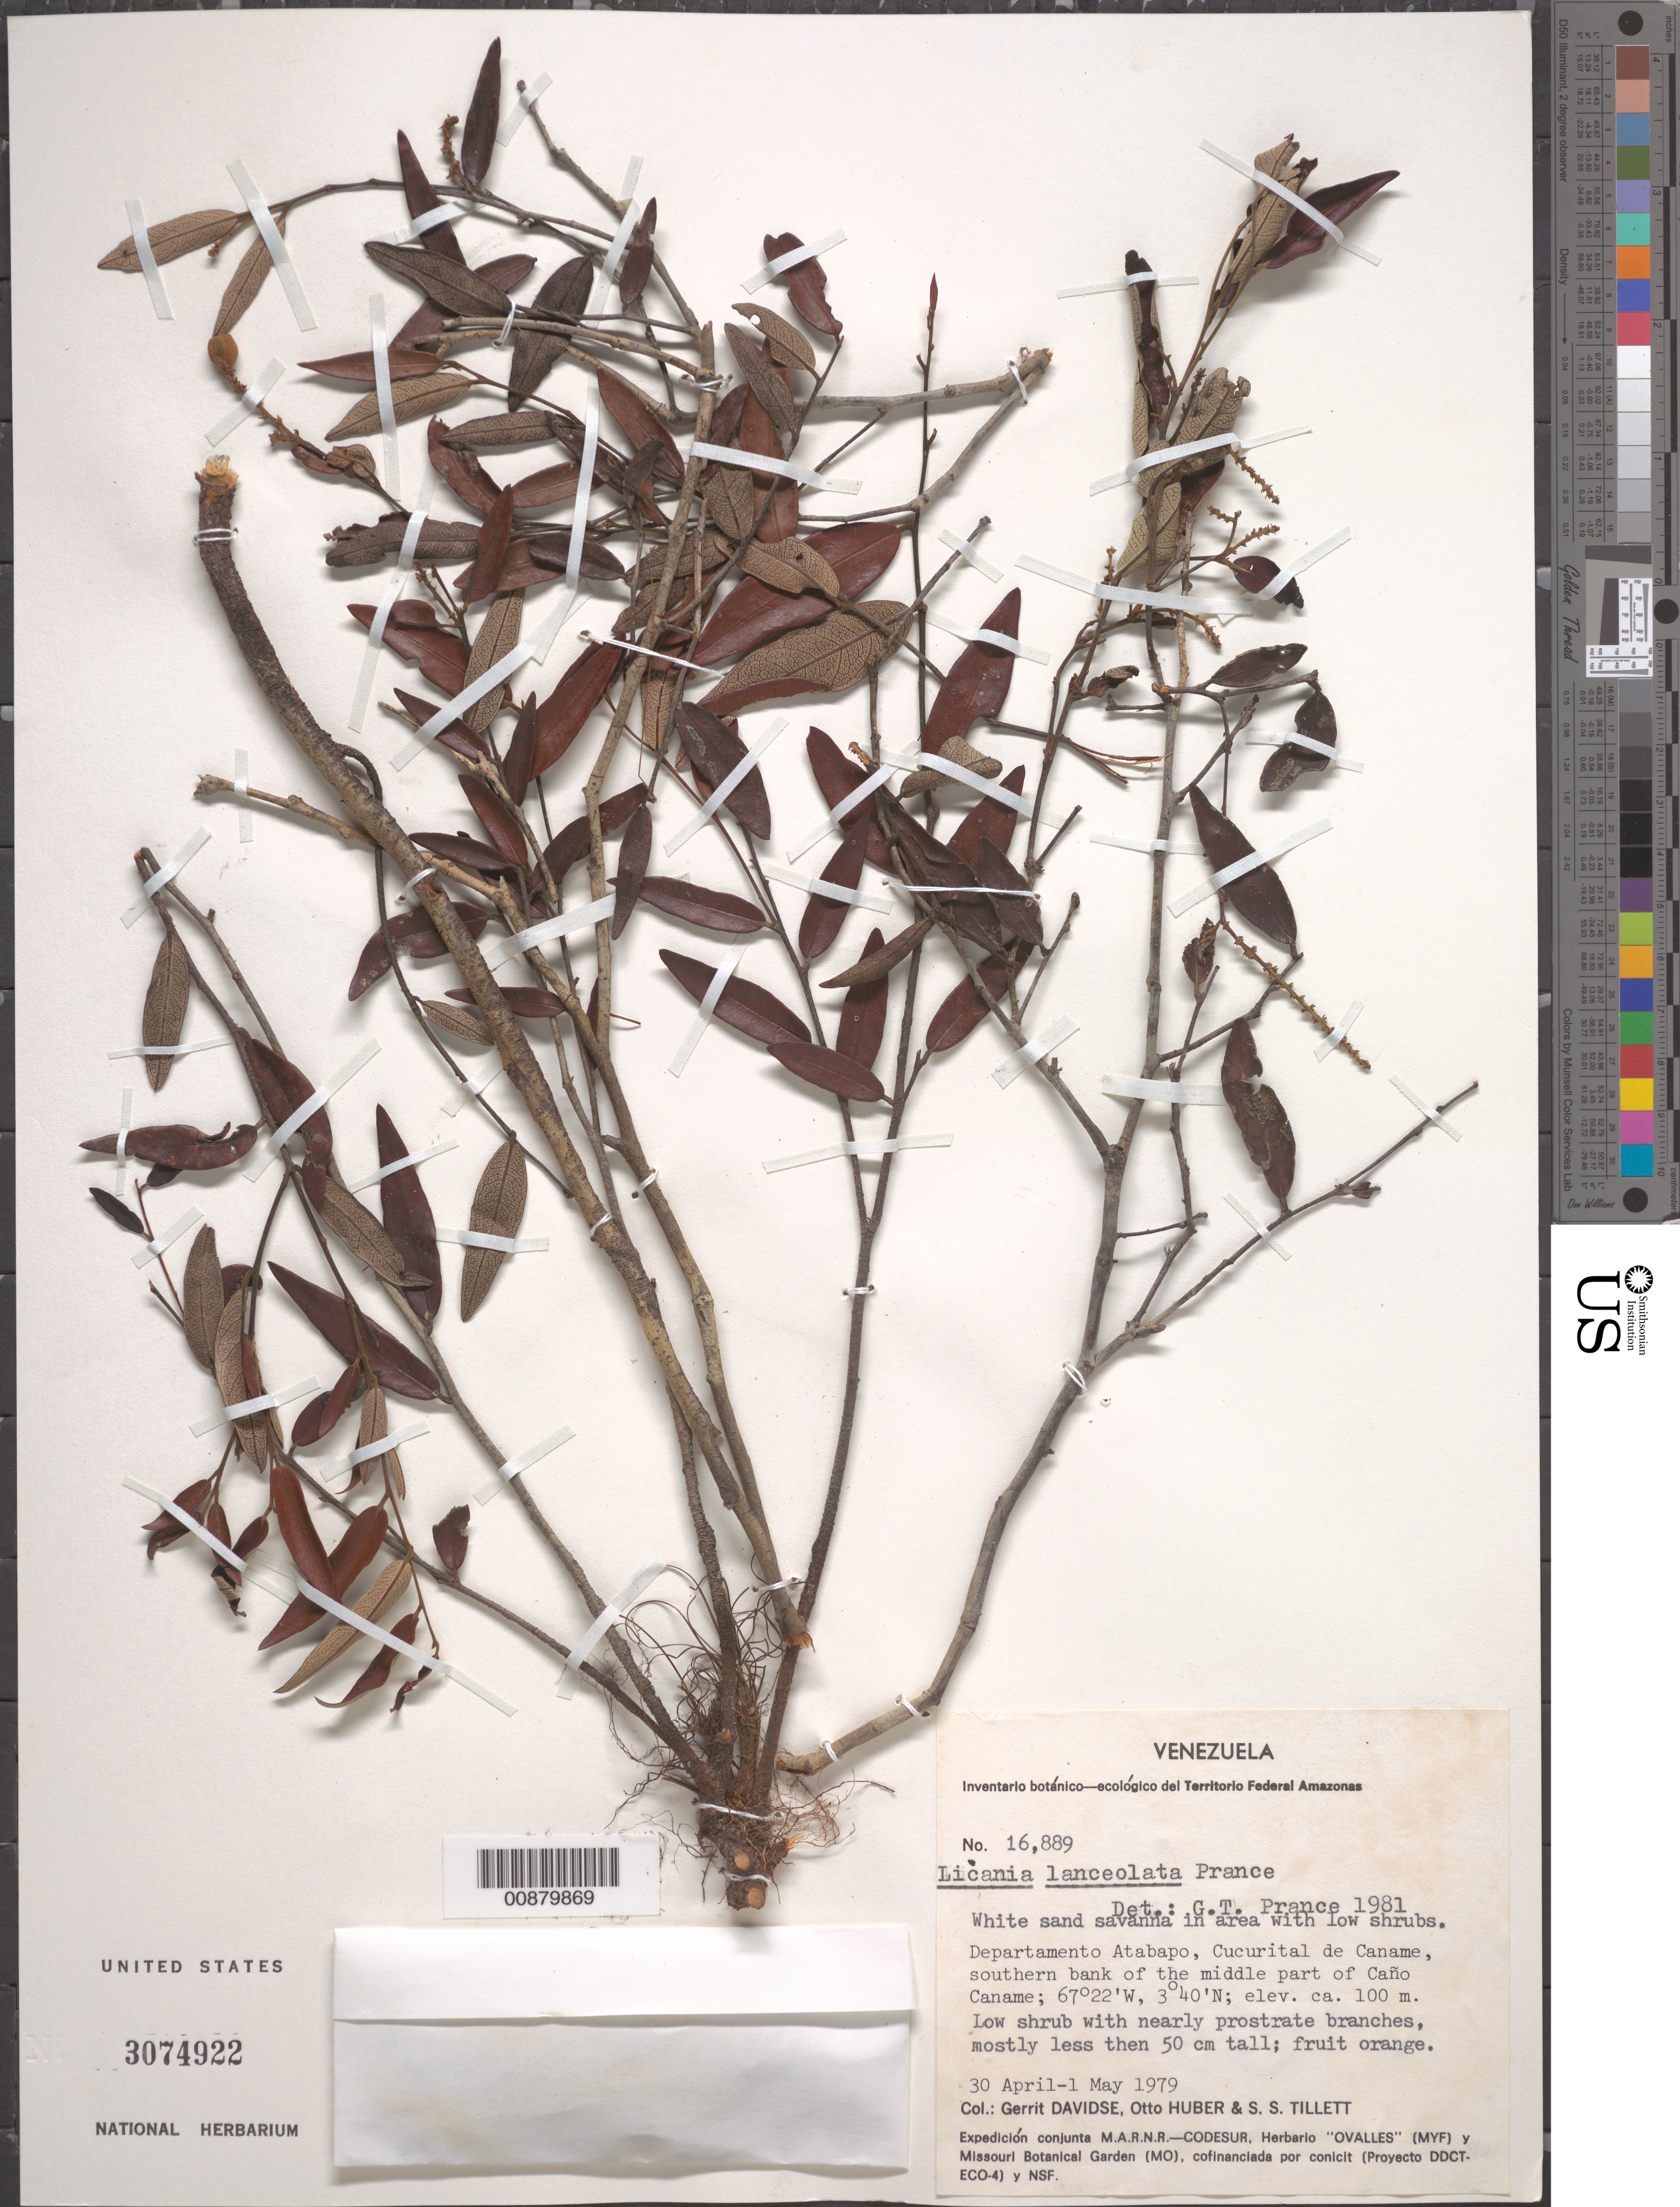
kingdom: Plantae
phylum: Tracheophyta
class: Magnoliopsida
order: Malpighiales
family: Chrysobalanaceae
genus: Licania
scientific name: Licania lanceolata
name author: Prance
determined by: Prance, G. T.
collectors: G. Davidse, O. Huber & S. S. Tillett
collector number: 16889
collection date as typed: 30-Apr-79 to 1-May-79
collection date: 1979-04-30/1979-05-01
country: Venezuela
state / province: Amazonas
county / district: Atabapo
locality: Cucurital de Caname, southern bank of the middle part of Caño Caname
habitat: White sand savanna in area with low shrubs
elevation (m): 100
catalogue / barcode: US 3074922